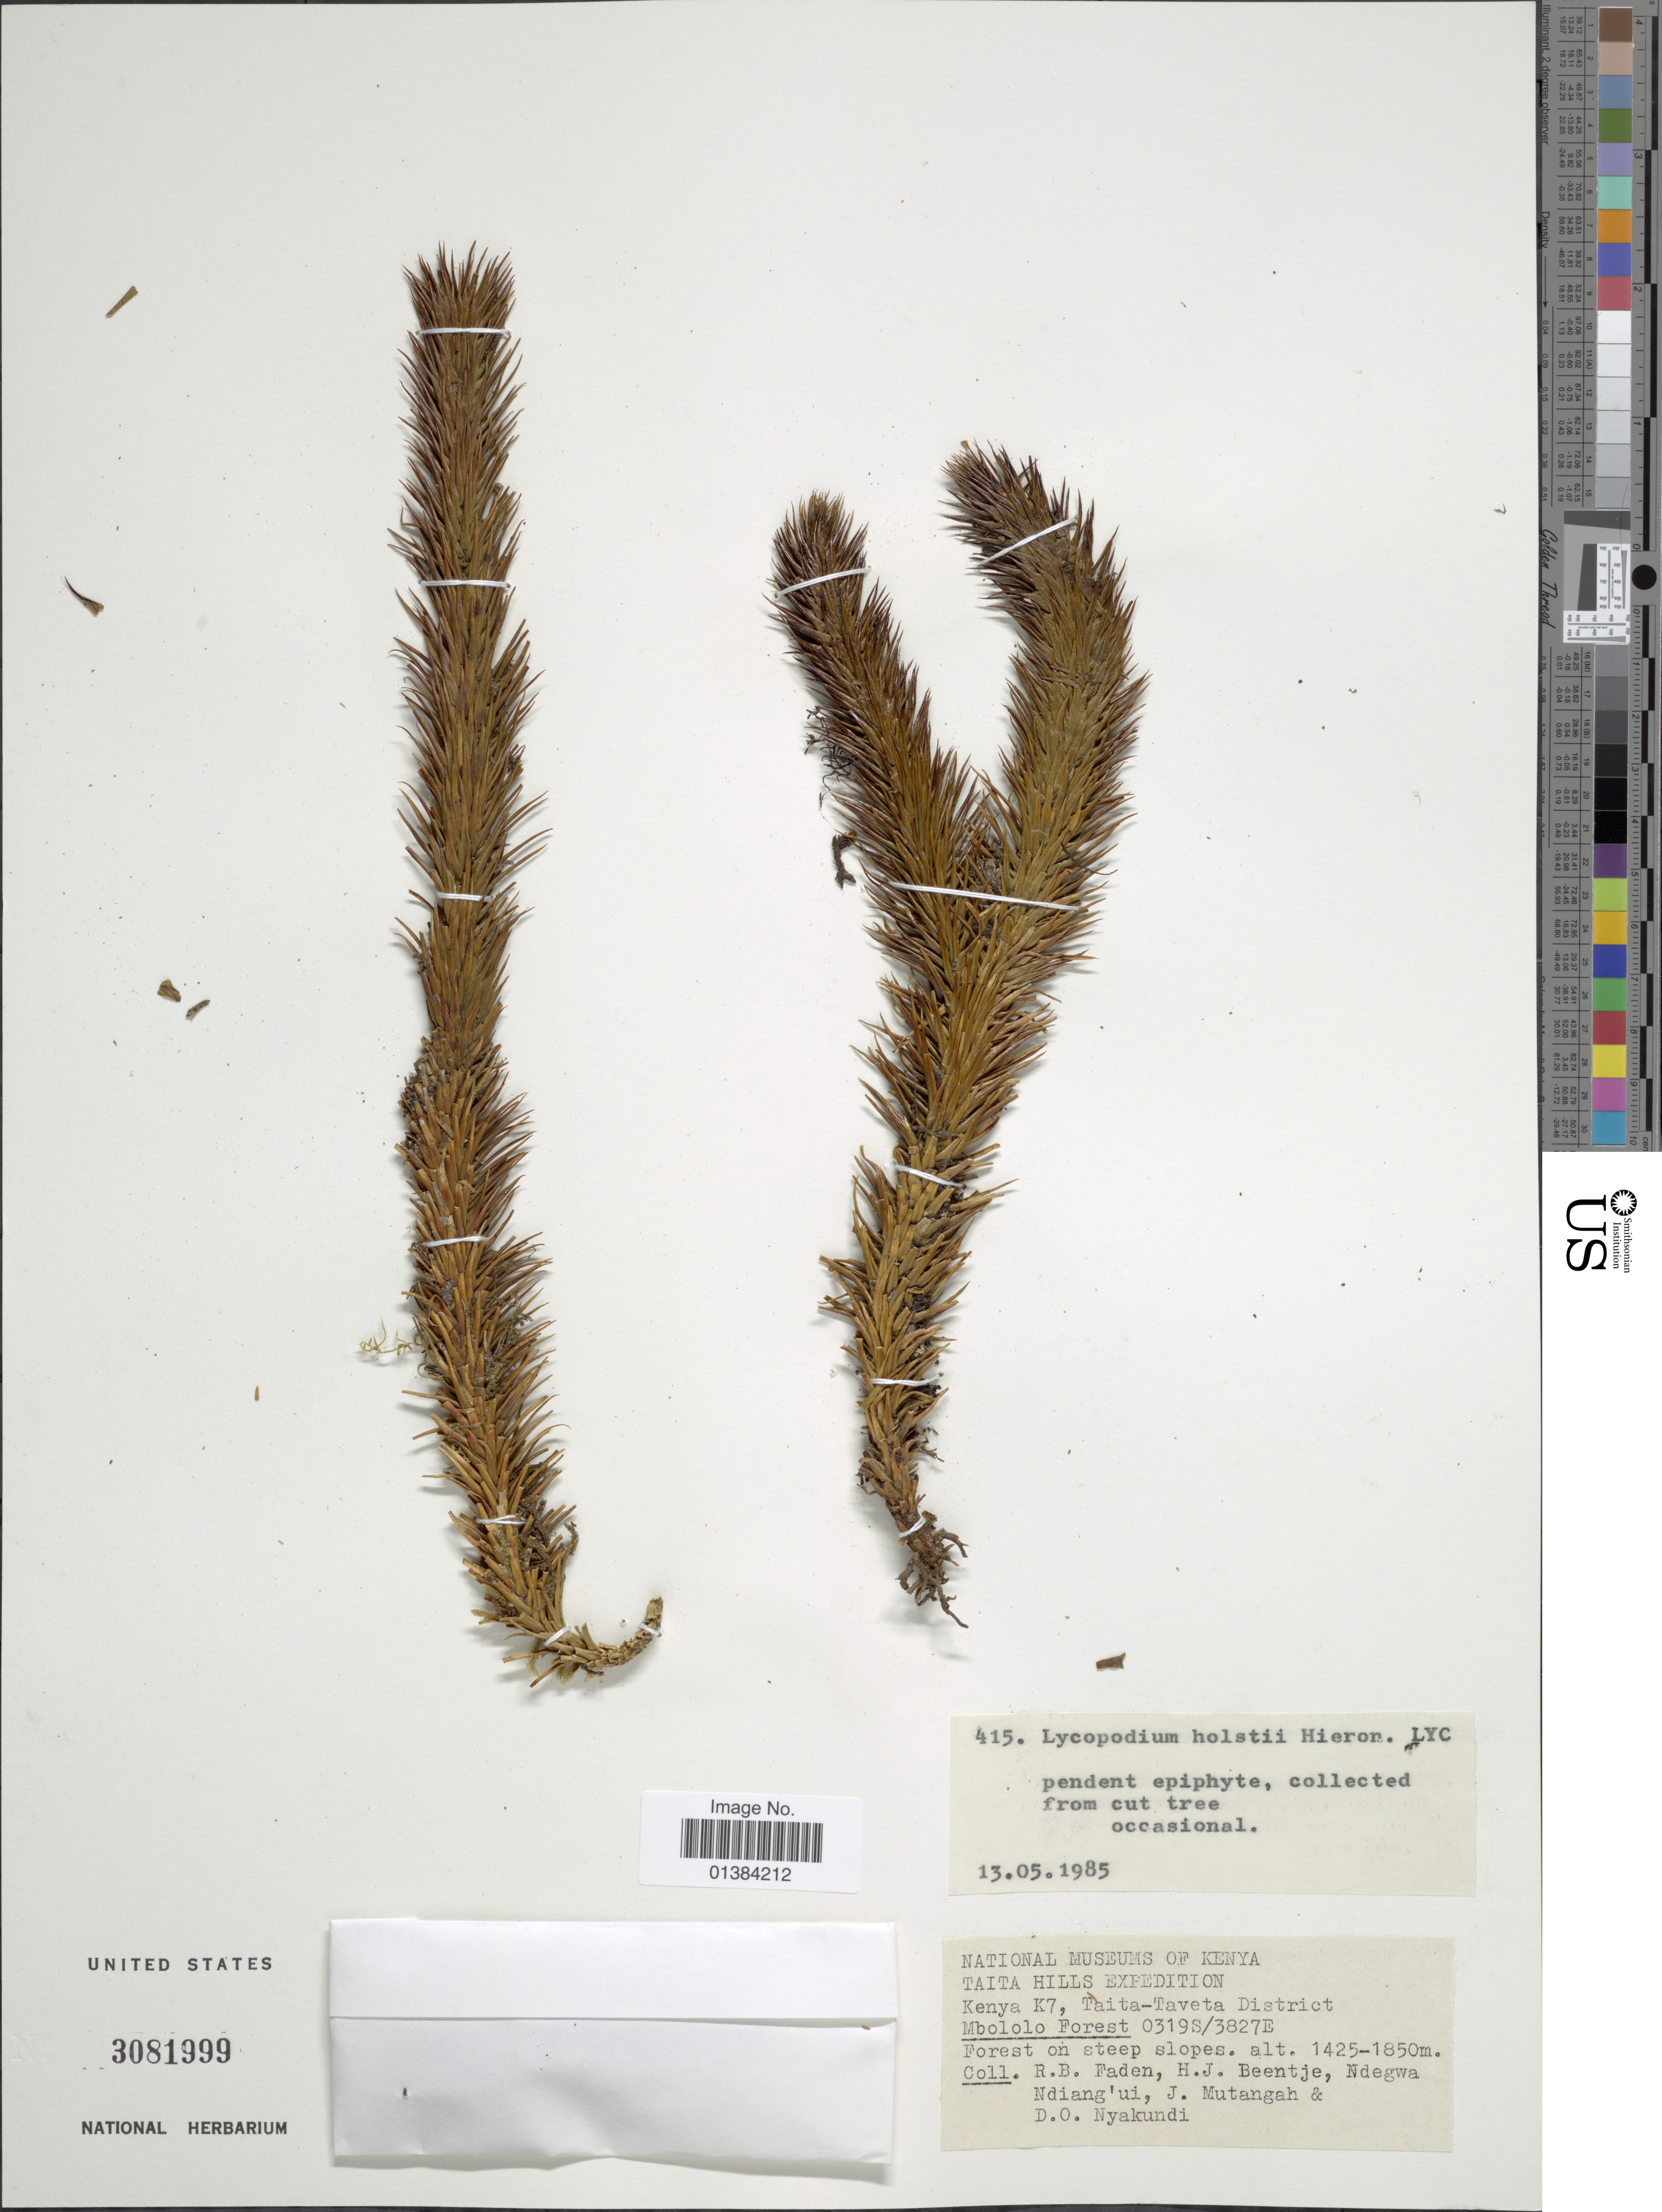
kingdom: Plantae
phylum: Tracheophyta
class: Lycopodiopsida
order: Lycopodiales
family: Lycopodiaceae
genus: Phlegmariurus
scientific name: Phlegmariurus holstii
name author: (Hieron.) A. R. Field & Bostock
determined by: Field, A. R.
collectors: R. B. Faden, H. J. Beentje, Ndegwa Ndiang'ui, J. Mutangah & D. Nyakundi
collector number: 415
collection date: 1985-05-13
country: Kenya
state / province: Taita Taveta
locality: Taita Hills. Mbololo Forest.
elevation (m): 1425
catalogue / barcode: US 3081999